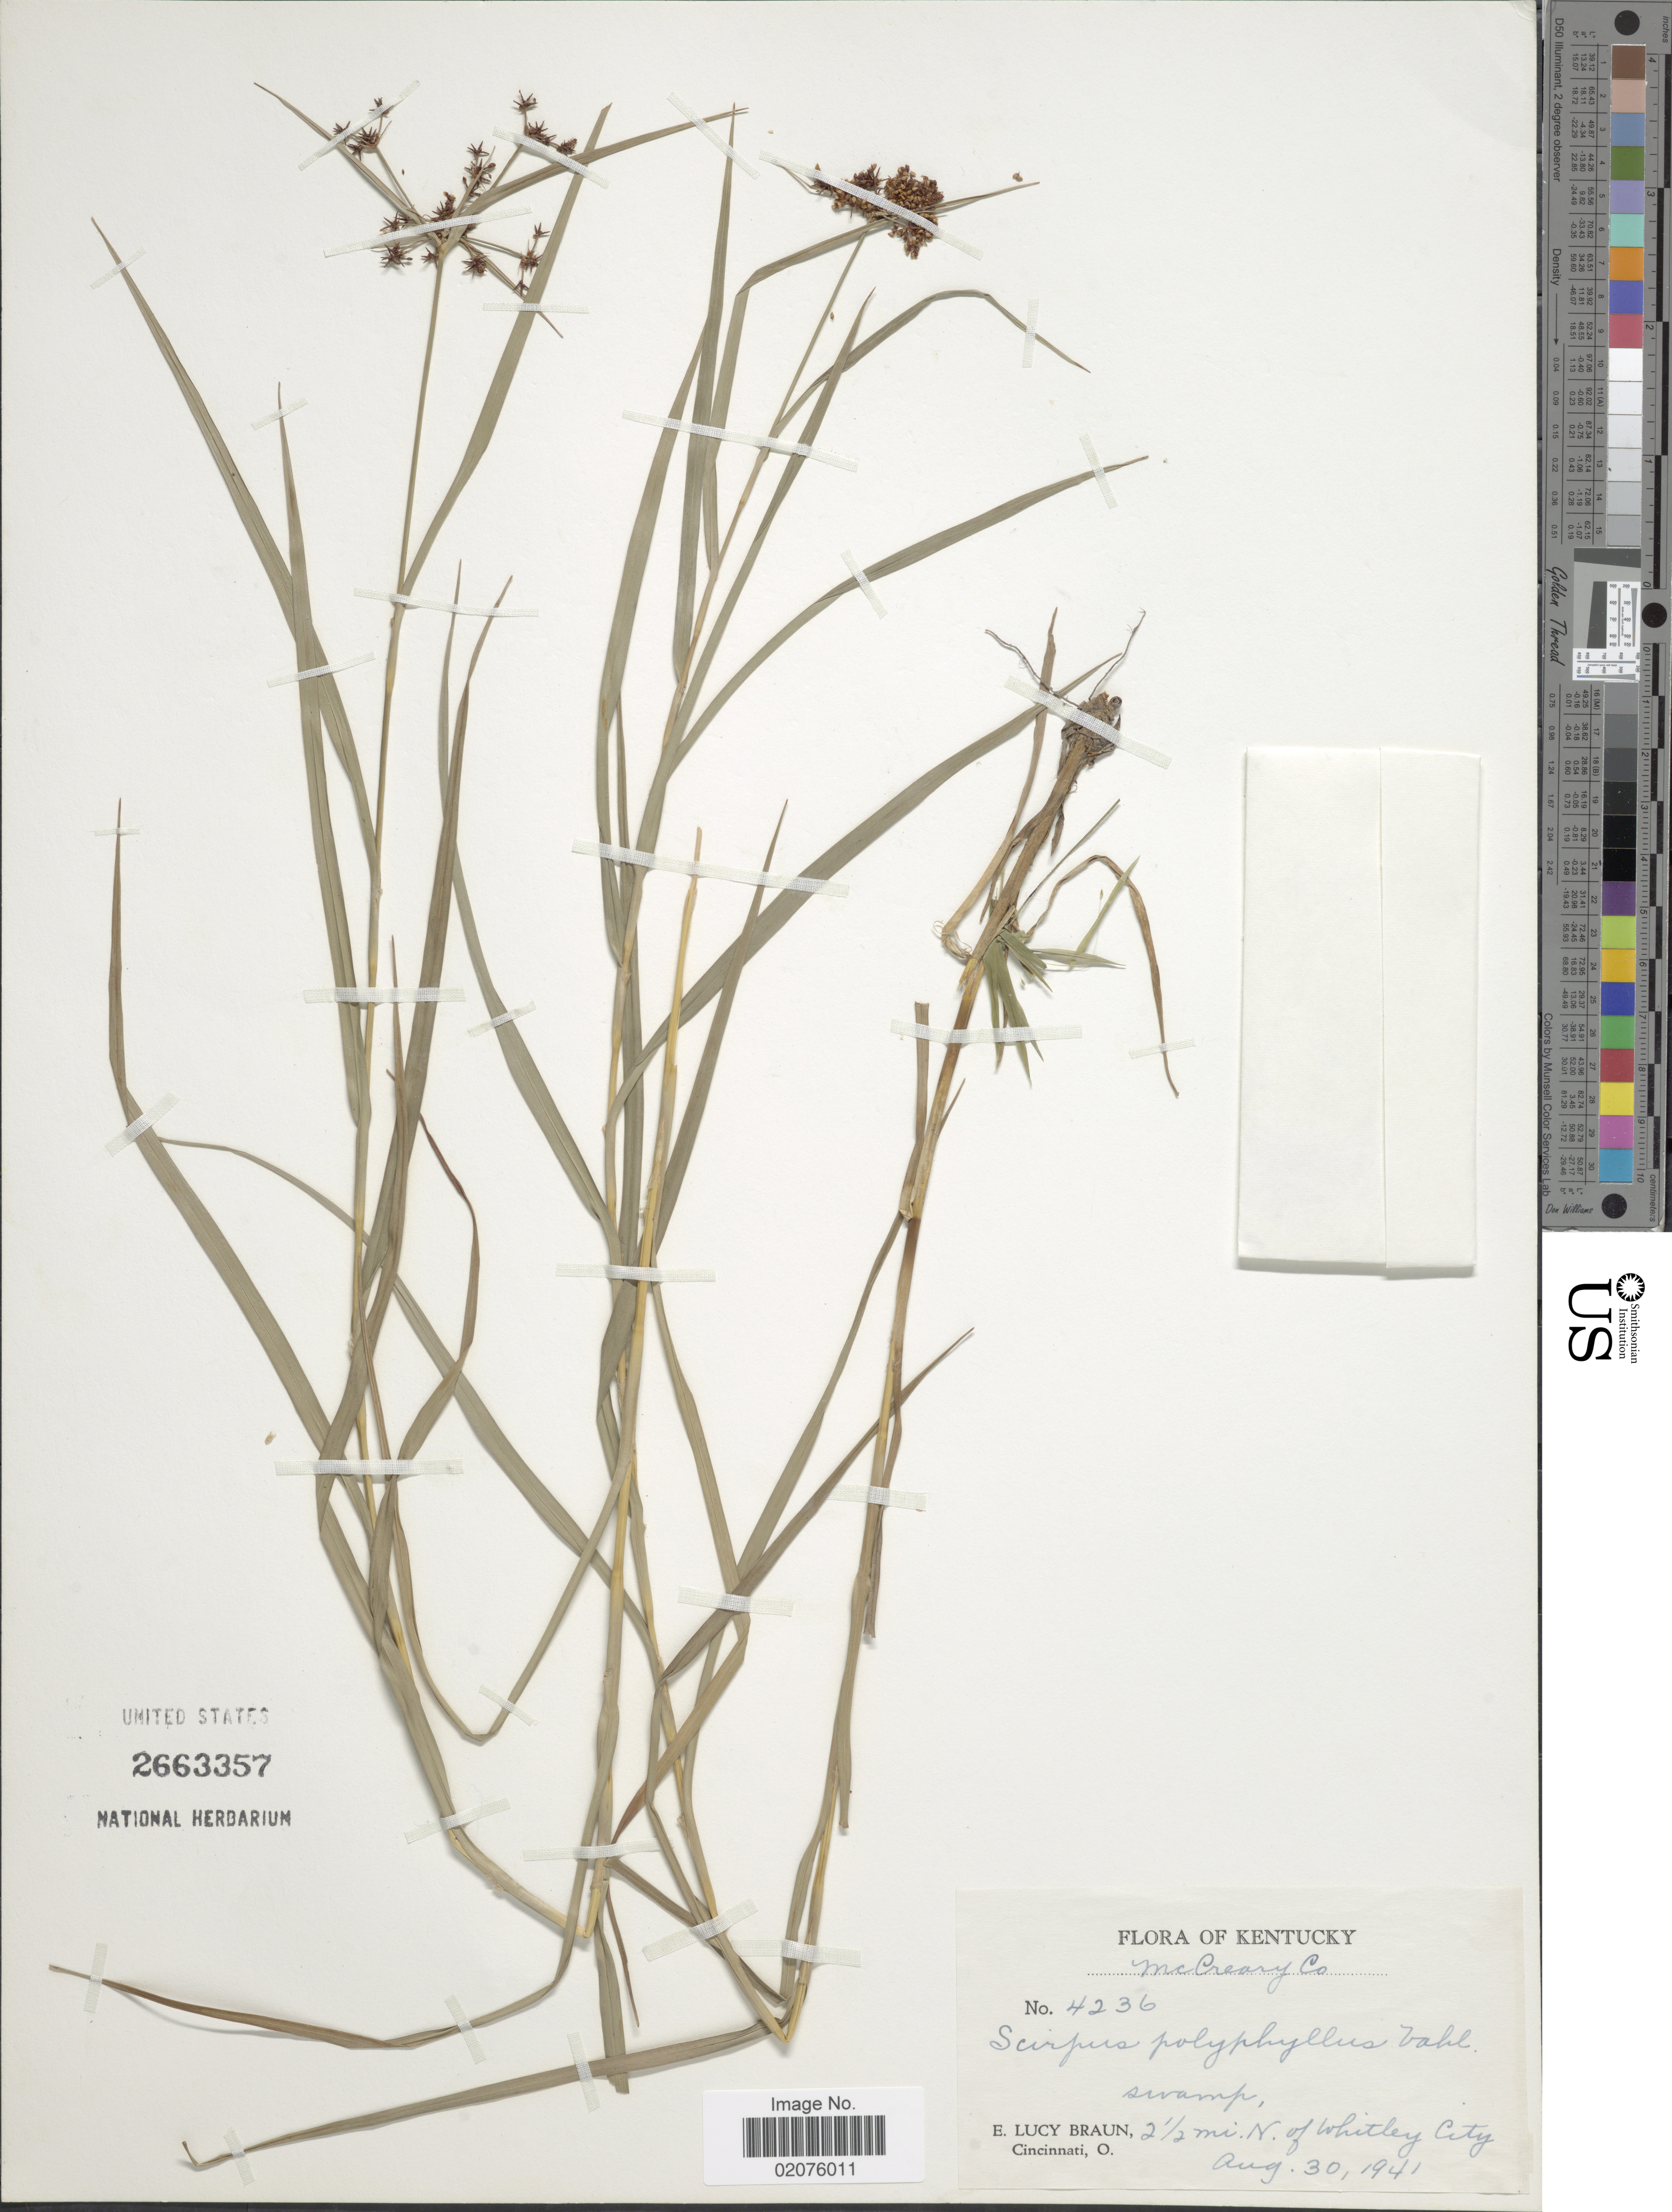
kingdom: Plantae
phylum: Tracheophyta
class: Liliopsida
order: Poales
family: Cyperaceae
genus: Scirpus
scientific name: Scirpus polyphyllus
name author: Vahl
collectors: E. L. Braun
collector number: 4236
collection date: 1941-08-30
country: United States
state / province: Kentucky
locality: McCreary Co. 2 1/2 mi. N. of Whitley City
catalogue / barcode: US 2663357